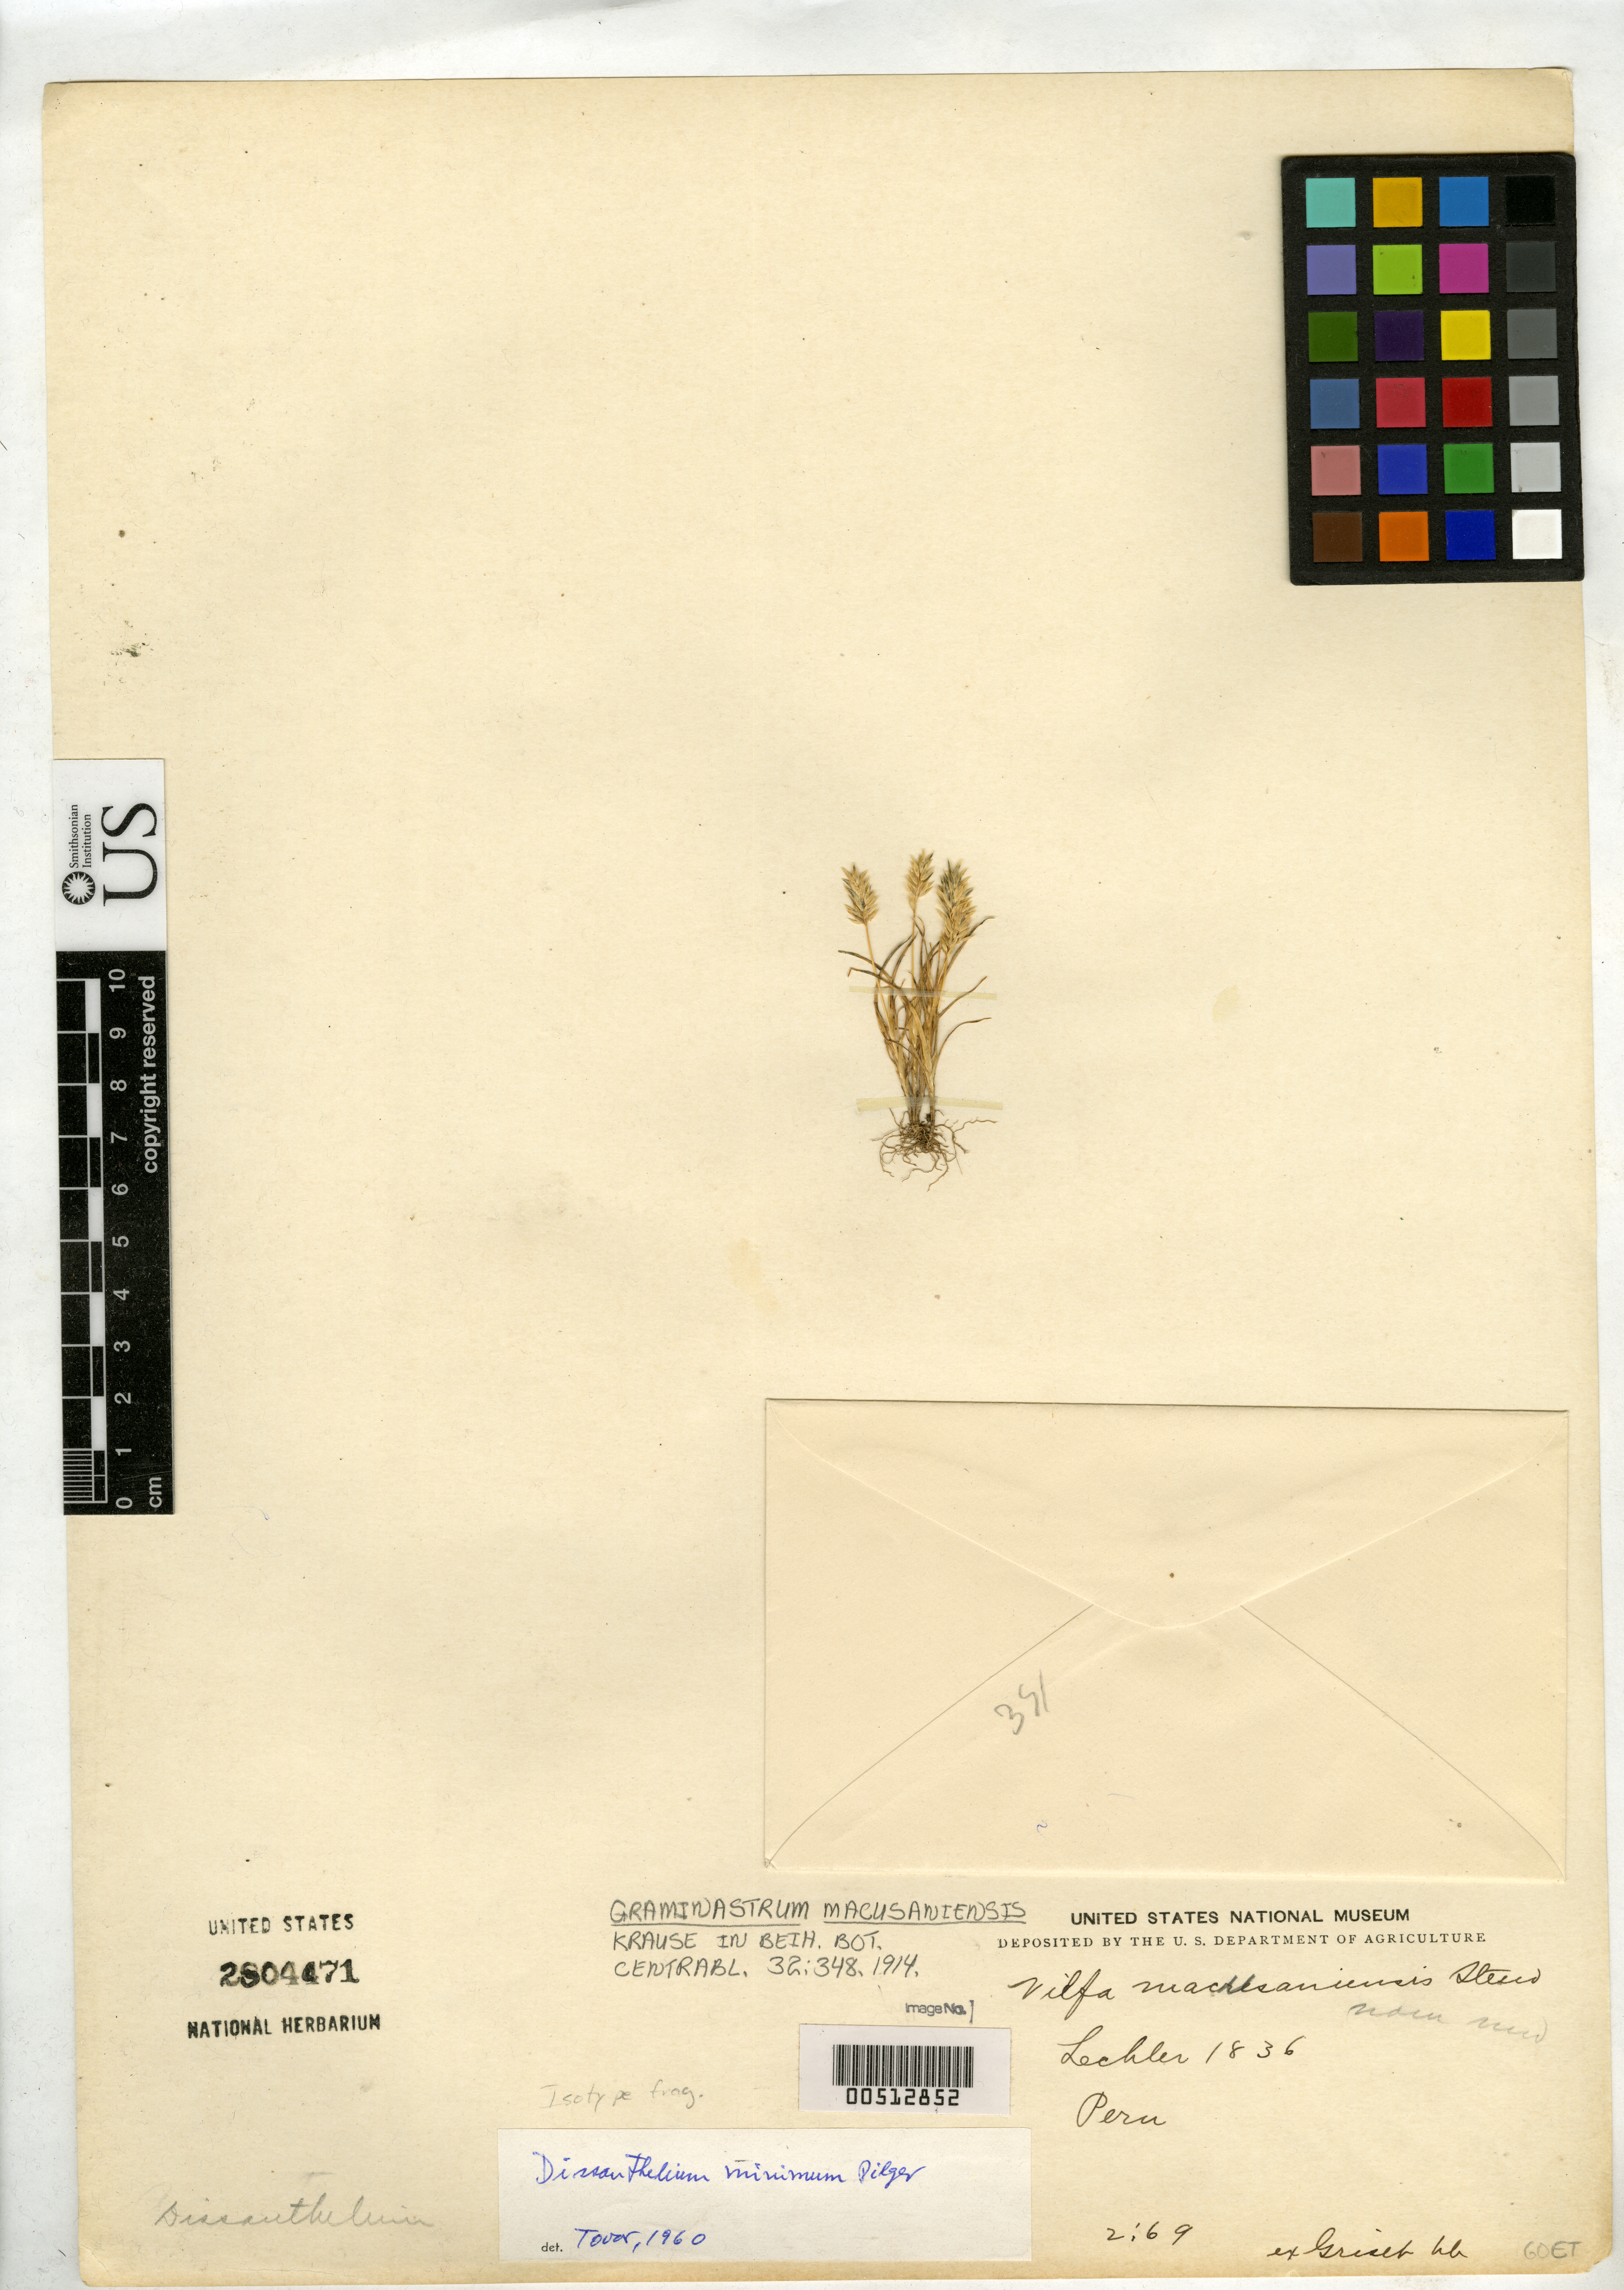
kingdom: Plantae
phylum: Tracheophyta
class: Liliopsida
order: Poales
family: Poaceae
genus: Graminastrum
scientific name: Graminastrum macusaniense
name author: E.H.L. Krause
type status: Type Fragment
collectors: W. Lechler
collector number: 1836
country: Peru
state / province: San Martín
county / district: Mariscal Cáceres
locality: Rio Huallaga, margen Derecha del; Balsa Probana; dtto. Tocache Nuevo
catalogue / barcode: US 2804471